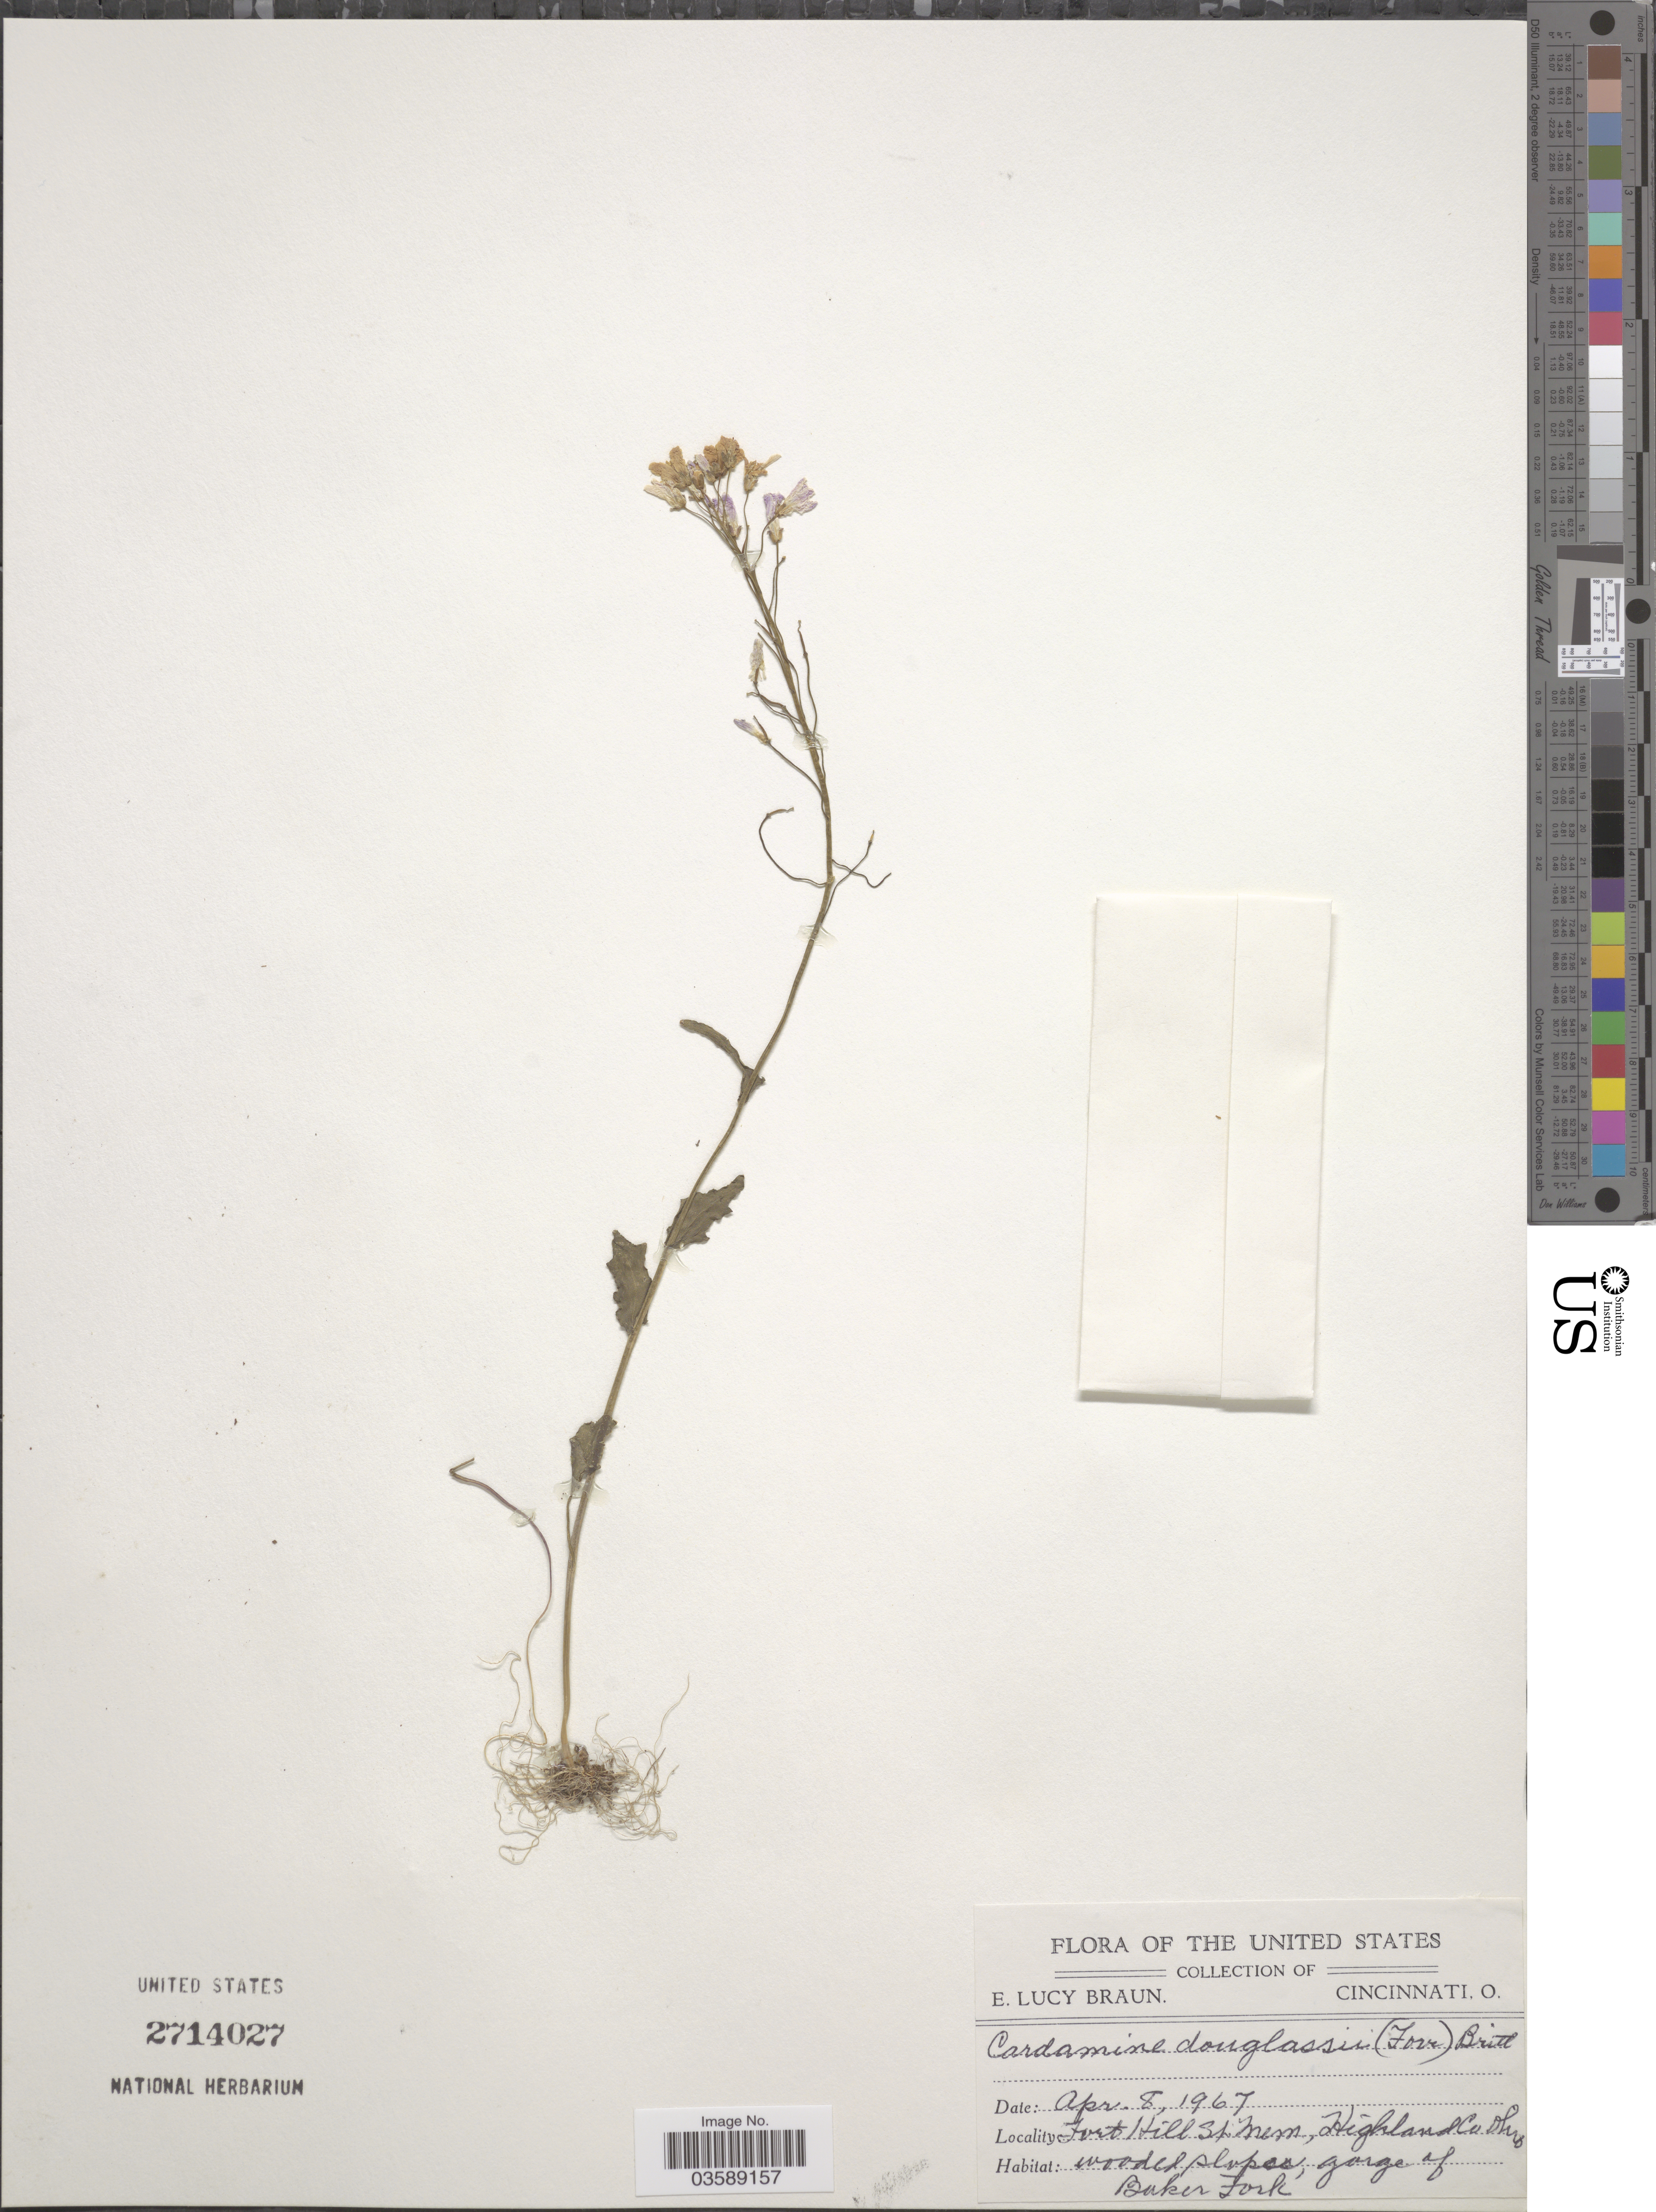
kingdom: Plantae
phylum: Tracheophyta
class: Magnoliopsida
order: Brassicales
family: Brassicaceae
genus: Cardamine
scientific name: Cardamine douglassii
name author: Britton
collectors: E. L. Braun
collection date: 1967-04-08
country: United States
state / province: Ohio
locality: Fort Hill St. Mem, Highland Co. Wooded slopes, gorge of Baker Fork.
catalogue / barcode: US 2714027